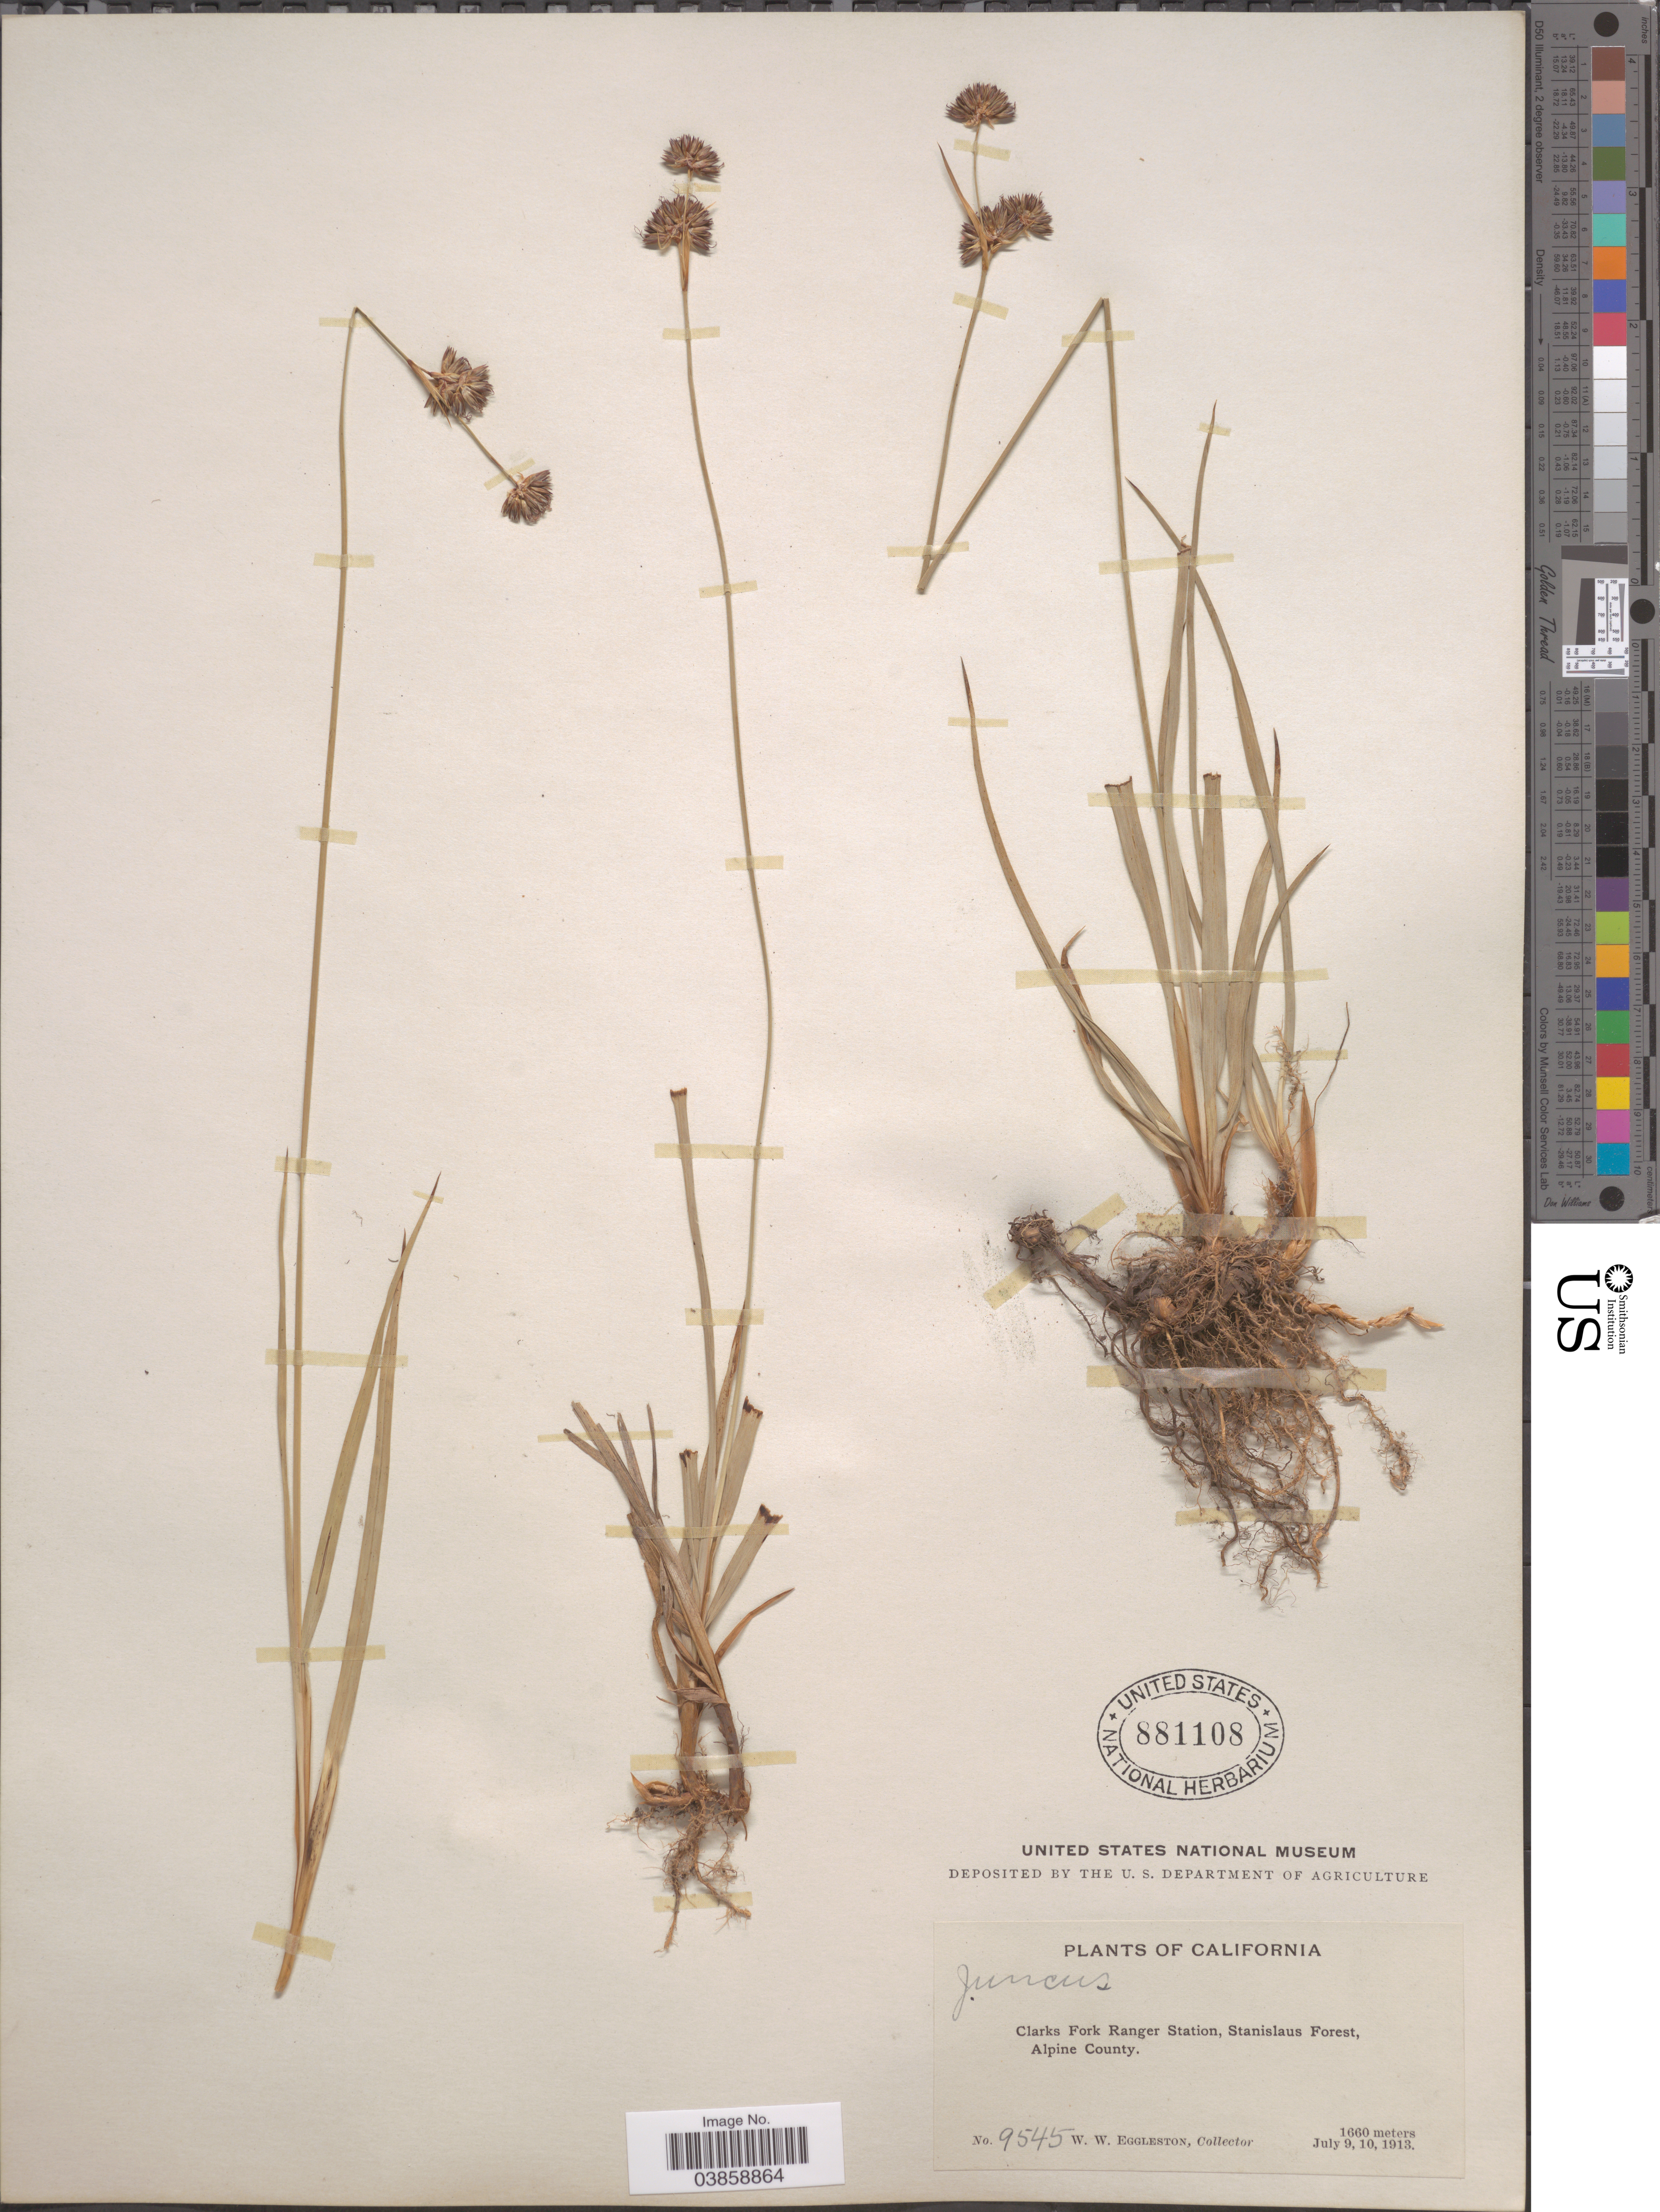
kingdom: Plantae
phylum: Tracheophyta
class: Liliopsida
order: Poales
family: Juncaceae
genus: Juncus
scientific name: Juncus sp.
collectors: W. W. Eggleston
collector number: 9545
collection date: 1913-07-09/1913-07-10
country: United States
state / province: California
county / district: Alpine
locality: Clarks Fork Ranger Station, Stanislaus Forest, Alpine County.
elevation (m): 1660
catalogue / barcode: US 881108